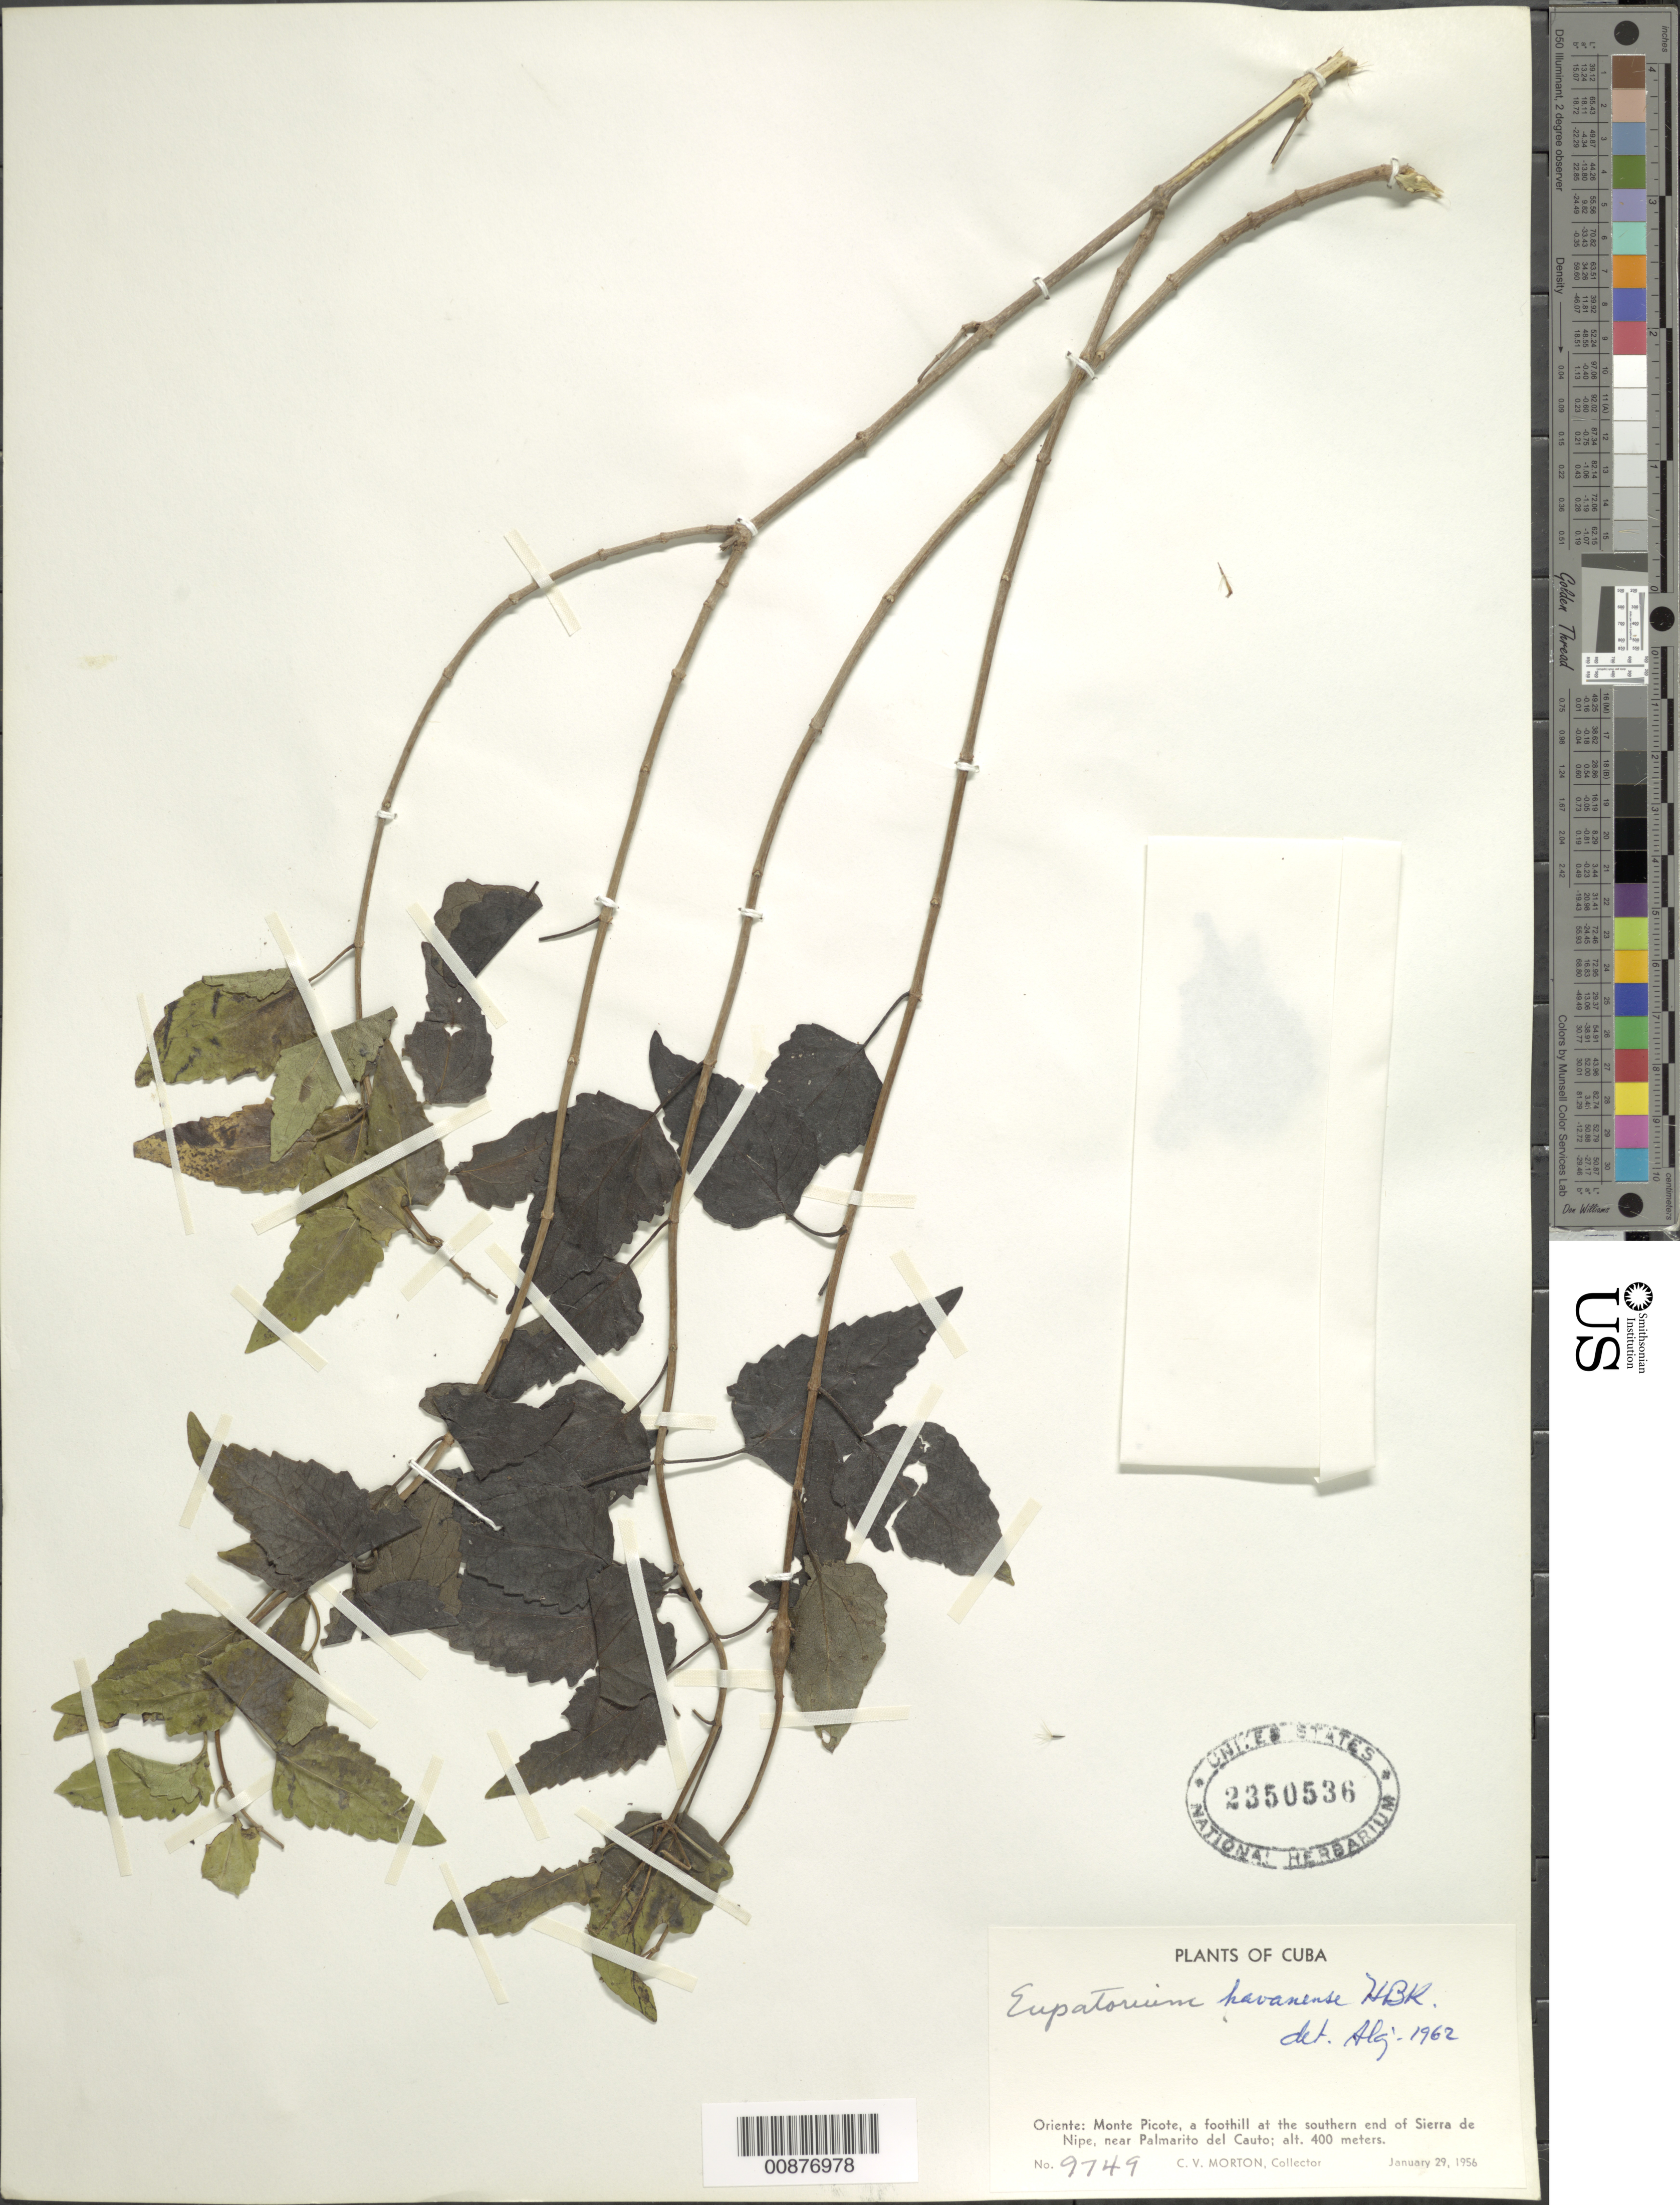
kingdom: Plantae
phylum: Tracheophyta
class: Magnoliopsida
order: Asterales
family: Asteraceae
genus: Ageratina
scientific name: Ageratina havanensis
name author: (Kunth) R.M. King & H. Rob.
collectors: C. V. Morton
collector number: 9749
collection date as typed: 29 Jan 1956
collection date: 1956-01-29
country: Cuba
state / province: Oriente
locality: Monte Picote, a foothill at the southern end of Sierra de Nipe, near Palmarito del Cauto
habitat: Foothill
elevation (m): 400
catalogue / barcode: US 2350536